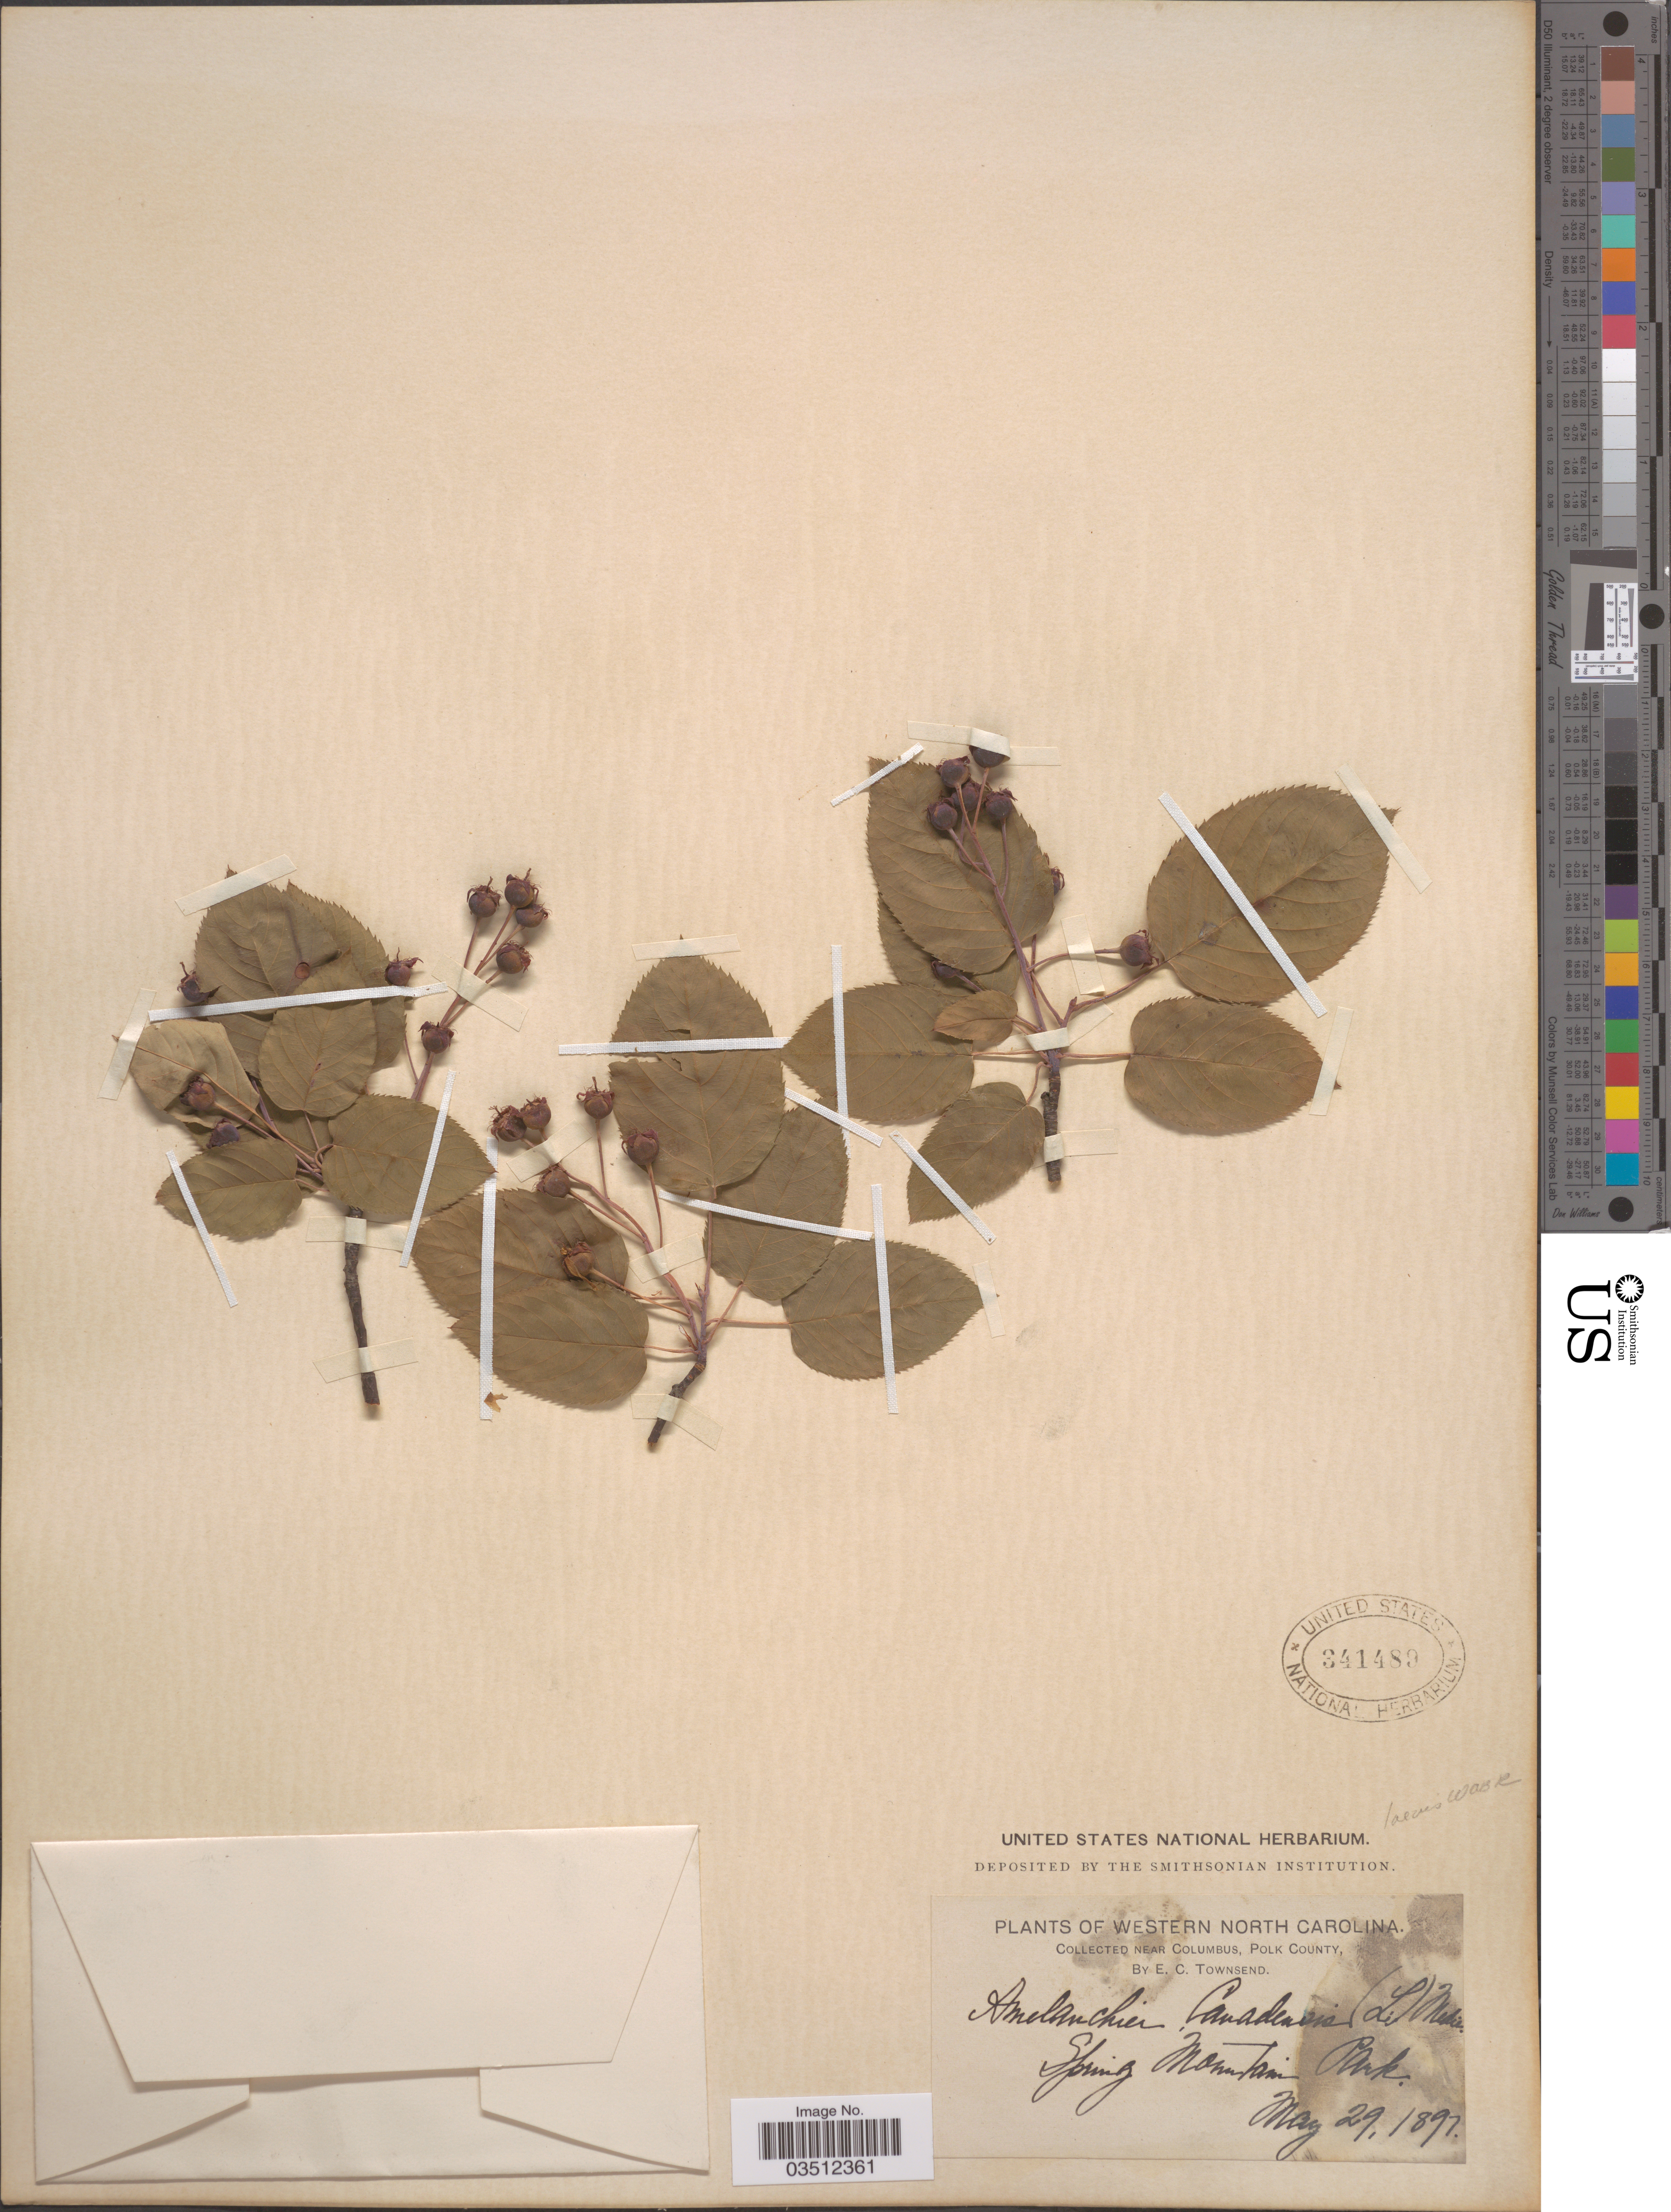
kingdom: Plantae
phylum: Tracheophyta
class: Magnoliopsida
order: Rosales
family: Rosaceae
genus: Amelanchier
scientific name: Amelanchier laevis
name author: Wiegand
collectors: E. C. Townsend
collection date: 1897-05-29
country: United States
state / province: North Carolina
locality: Western North Carolina. Near Columbus, Polk County. Spring Mountain Park.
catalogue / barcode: US 341489